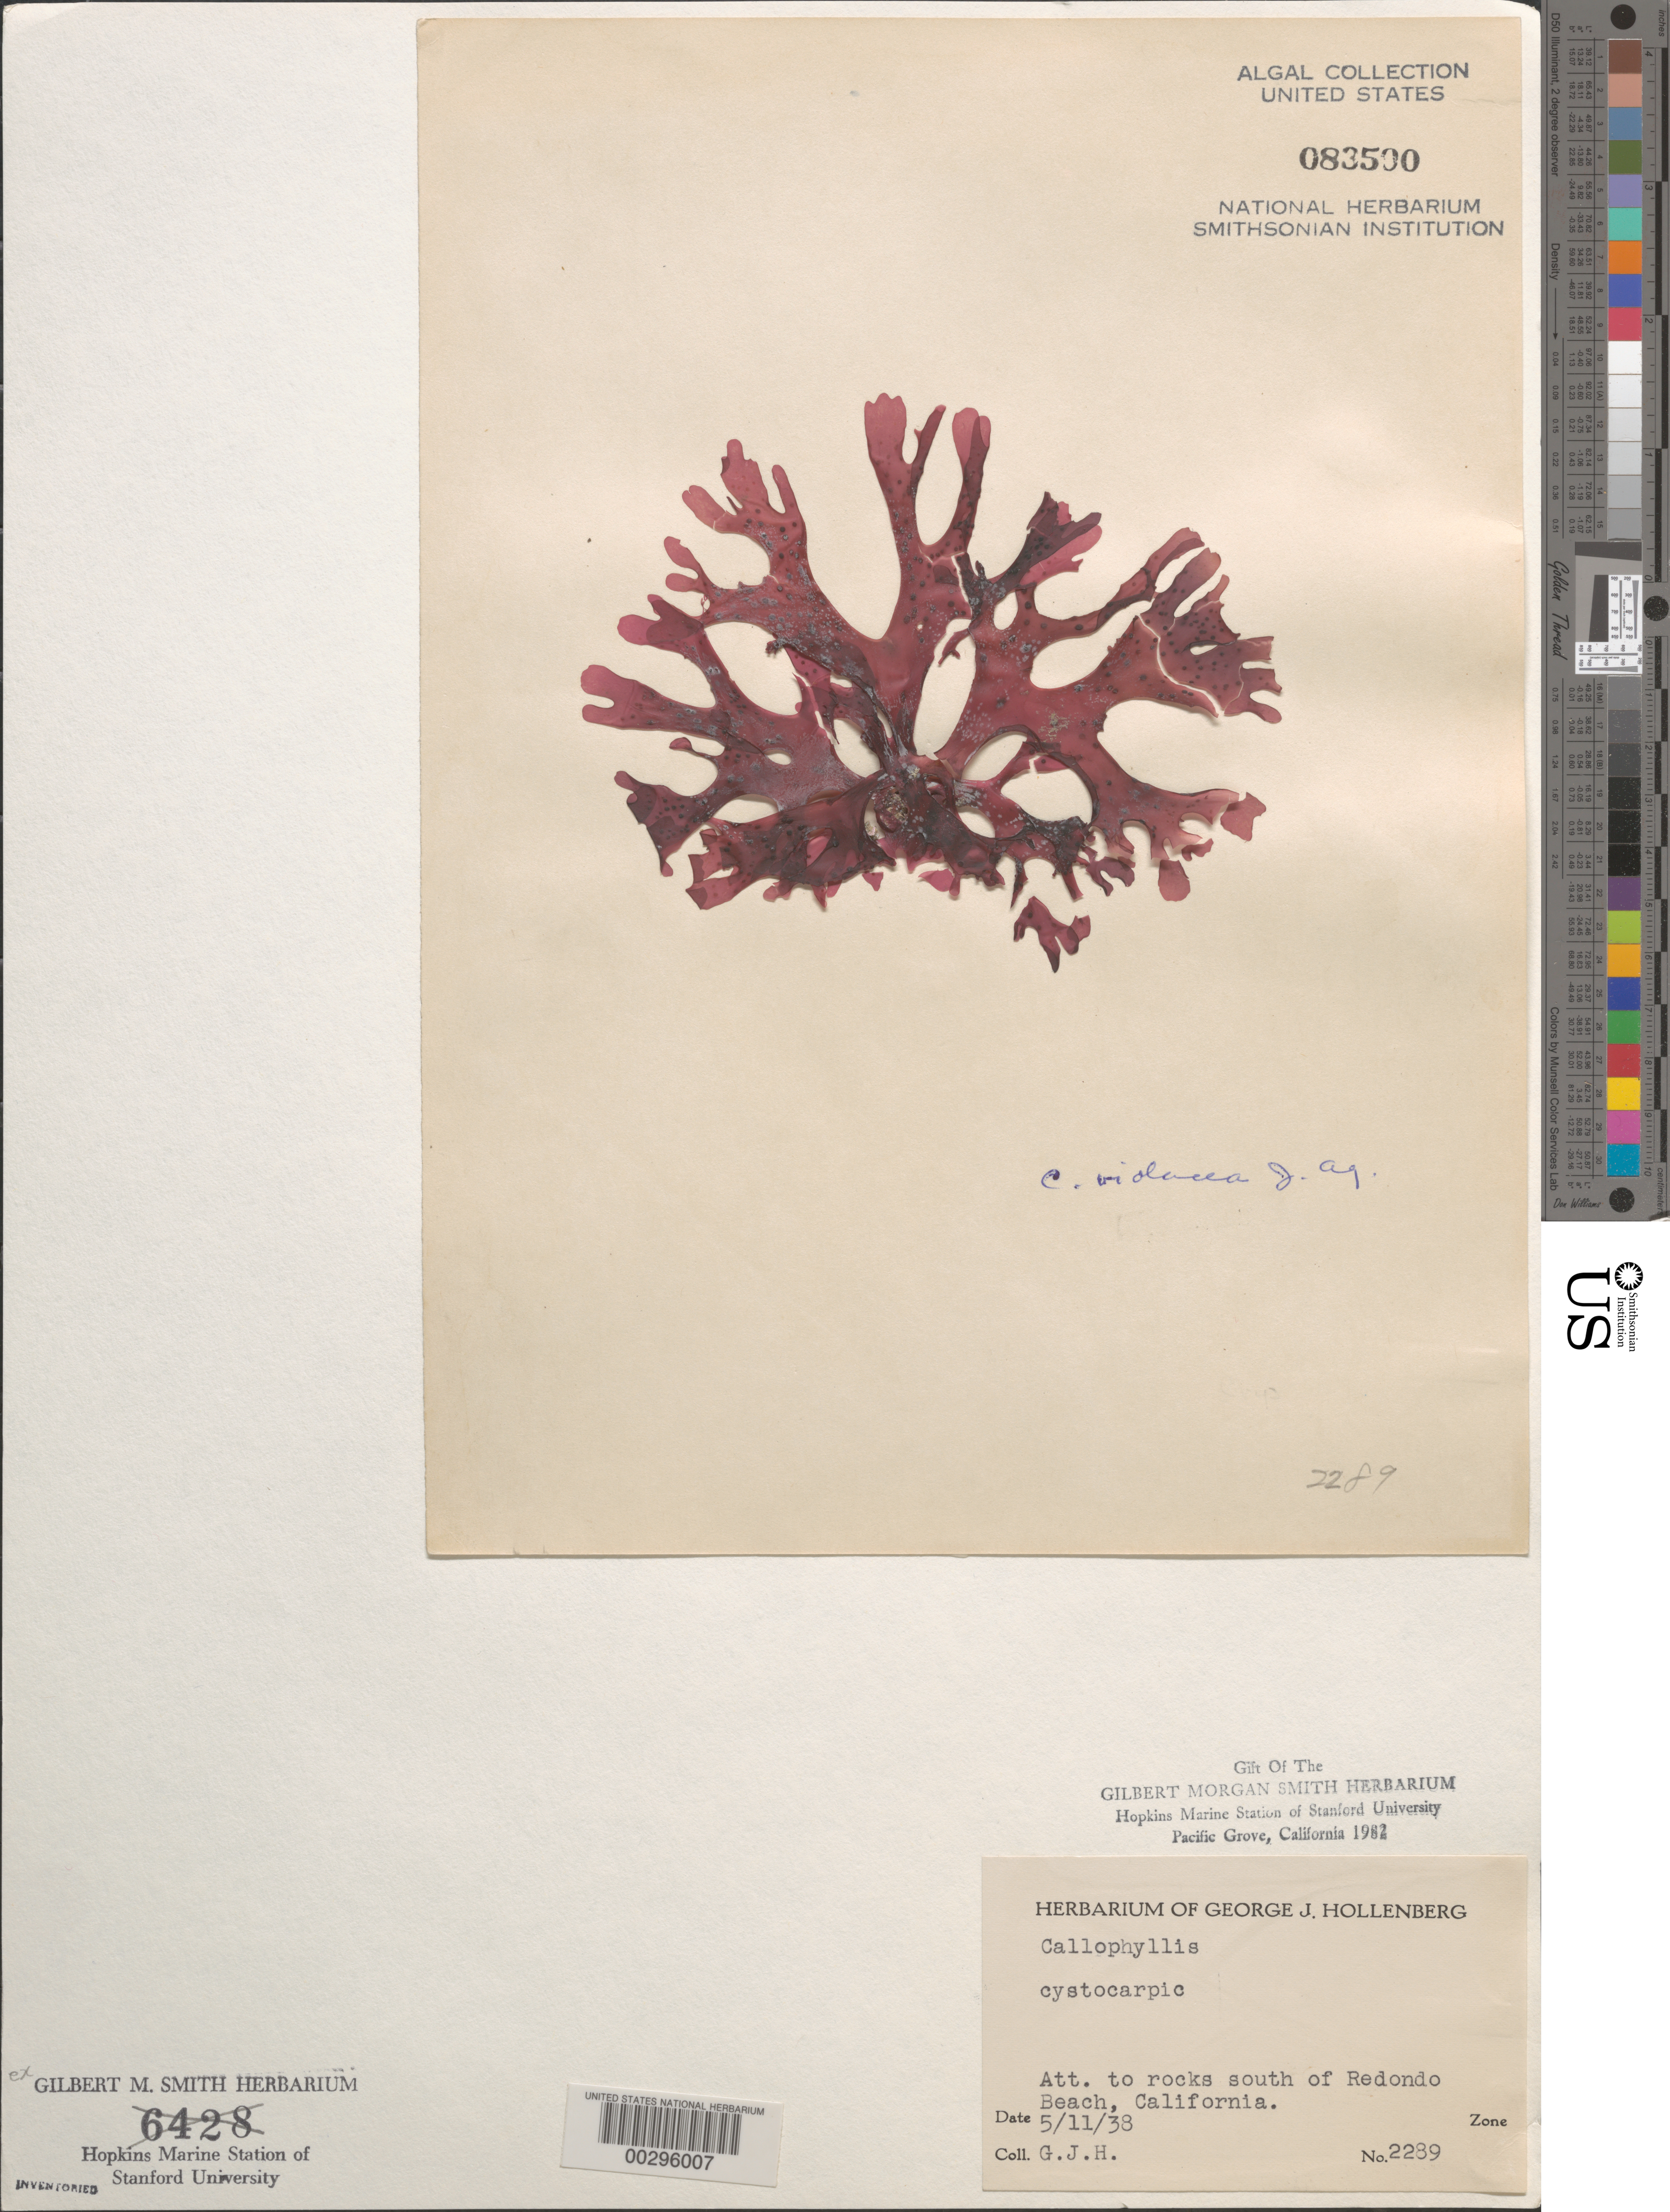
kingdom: Plantae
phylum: Rhodophyta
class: Florideophyceae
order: Gigartinales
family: Kallymeniaceae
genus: Callophyllis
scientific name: Callophyllis violacea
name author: J. Agardh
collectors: G. Hollenberg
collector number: GJH 2289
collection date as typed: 11 May 1938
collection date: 1938-05-11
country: United States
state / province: California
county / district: Los Angeles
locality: South of Redondo Beach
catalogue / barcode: US 83500